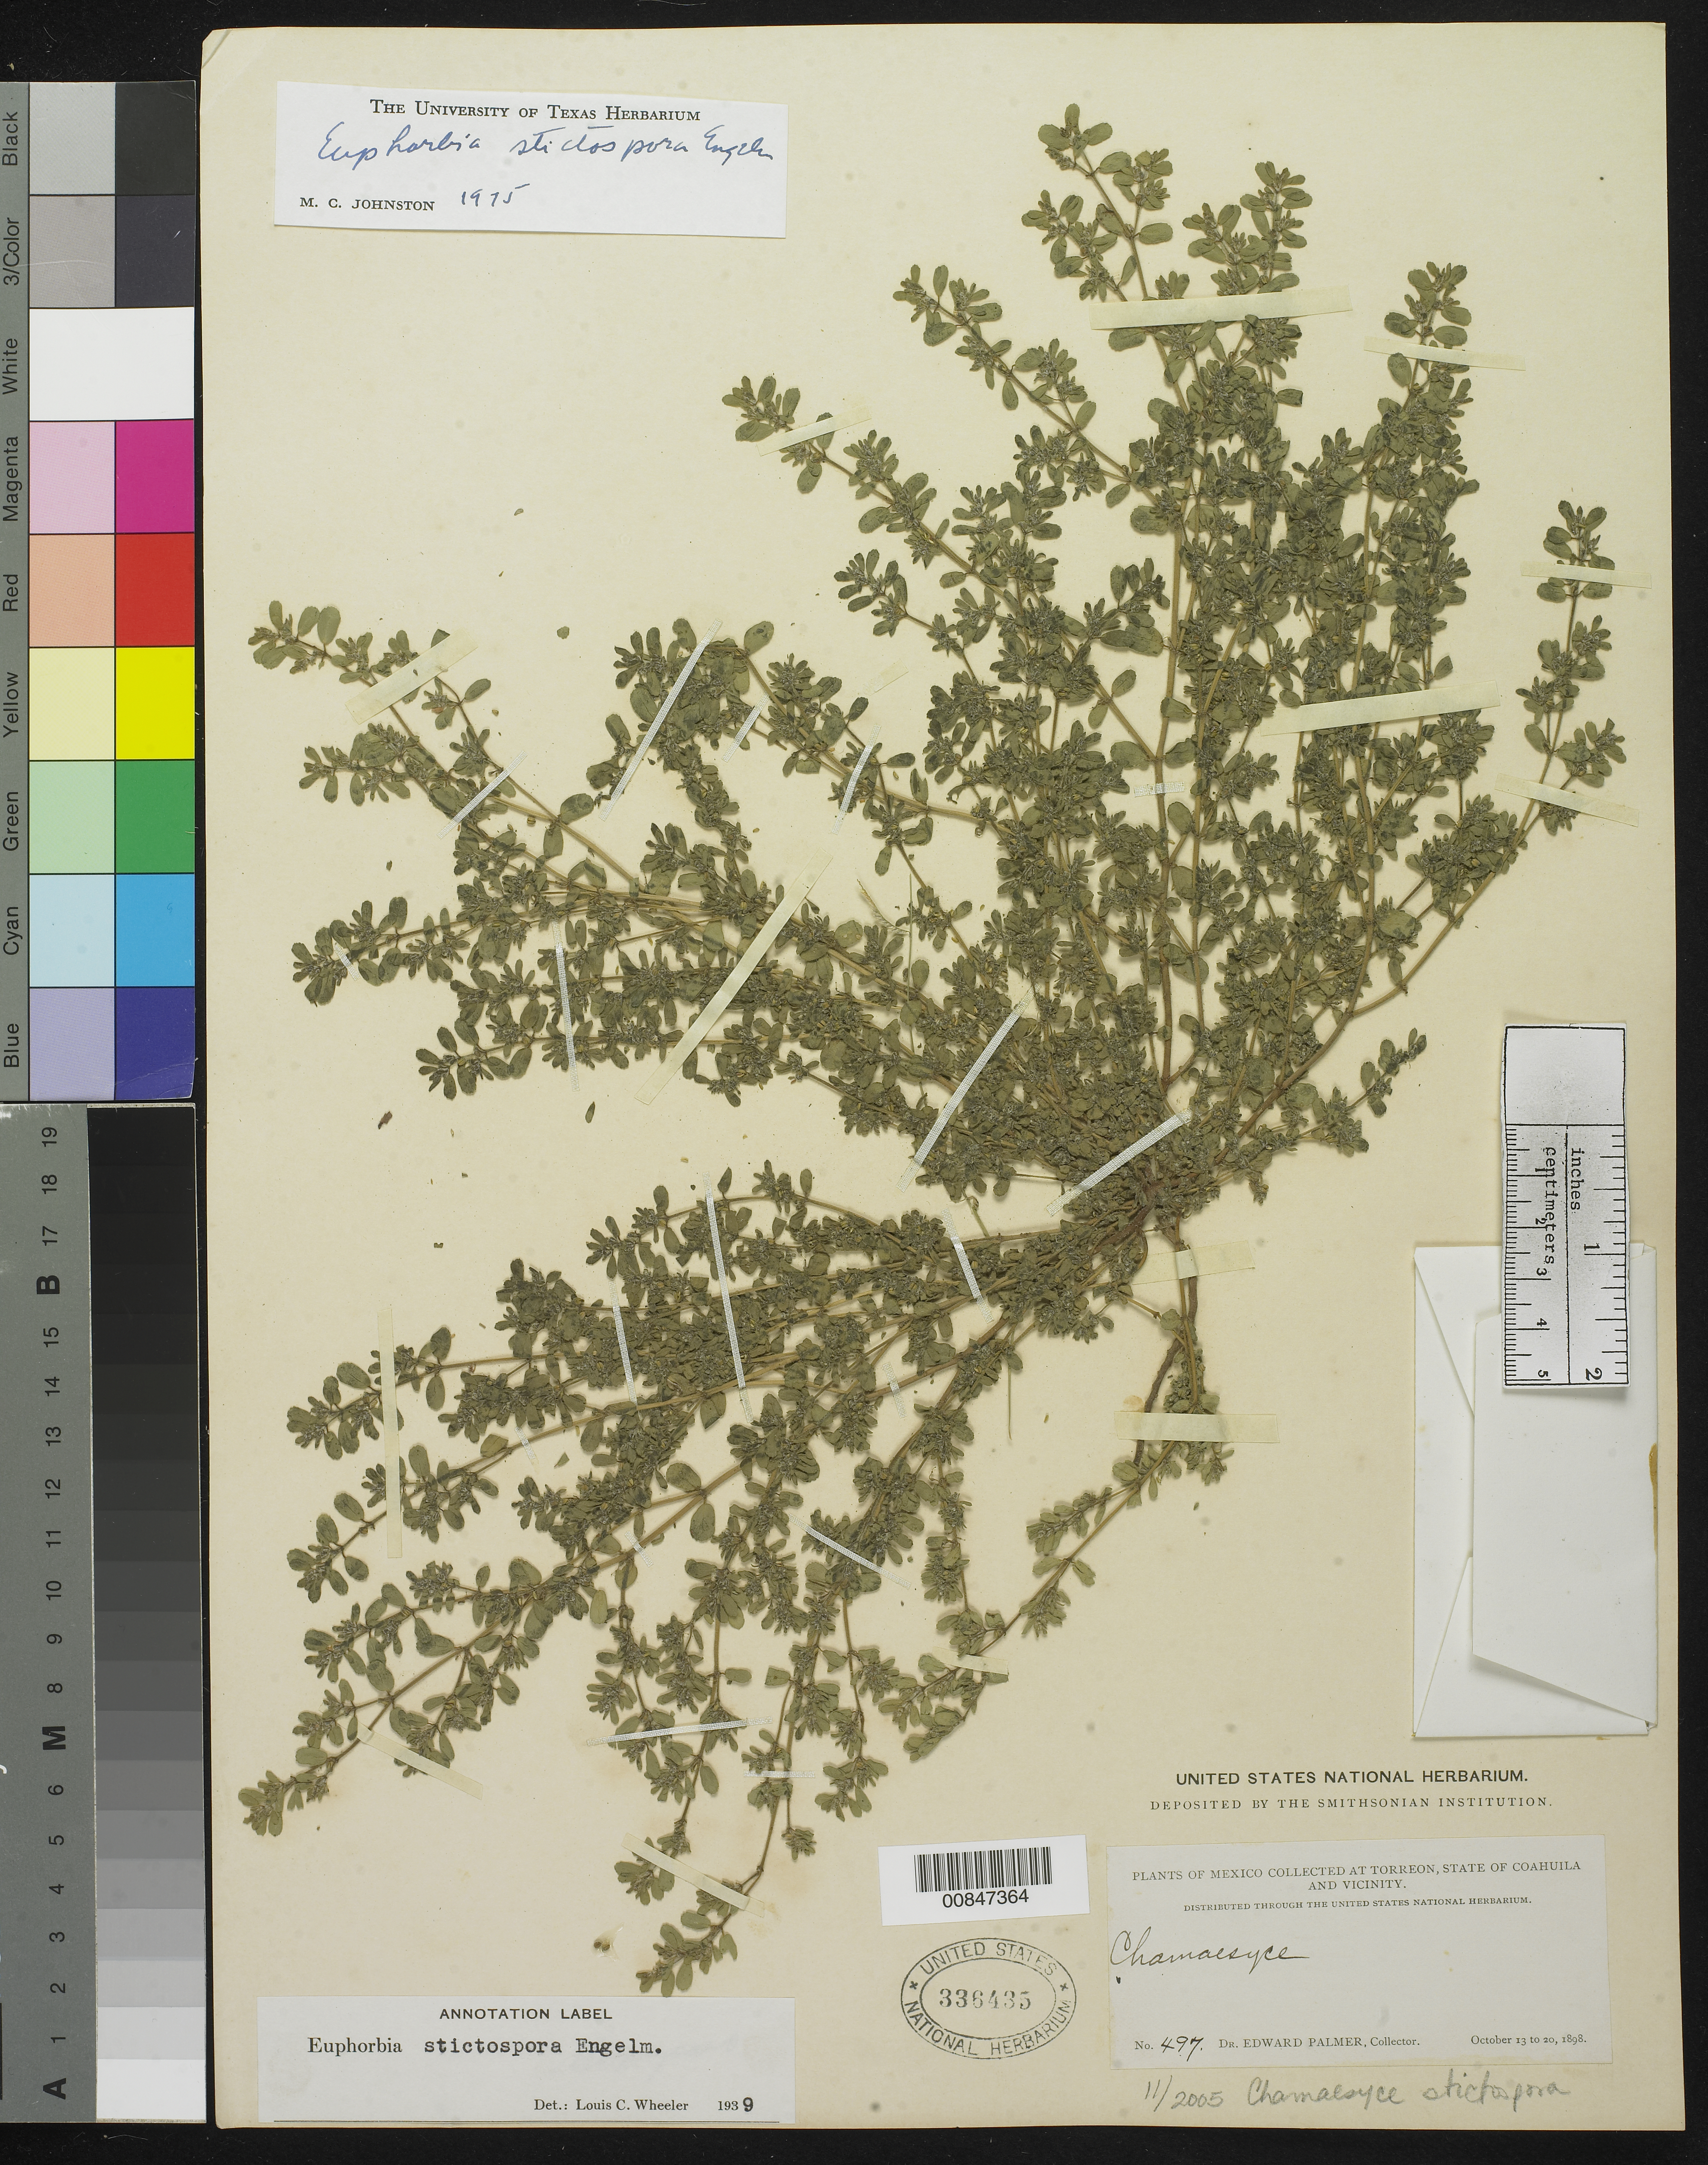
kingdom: Plantae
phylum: Tracheophyta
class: Magnoliopsida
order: Malpighiales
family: Euphorbiaceae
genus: Euphorbia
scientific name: Euphorbia stictospora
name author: Engelm.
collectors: E. Palmer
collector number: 497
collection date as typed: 13 Oct 1898 to 20 Oct 1898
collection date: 1898-10-13/1898-10-20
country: Mexico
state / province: Coahuila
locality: Torreon, Coahuila and vicinity.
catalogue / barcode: US 336435